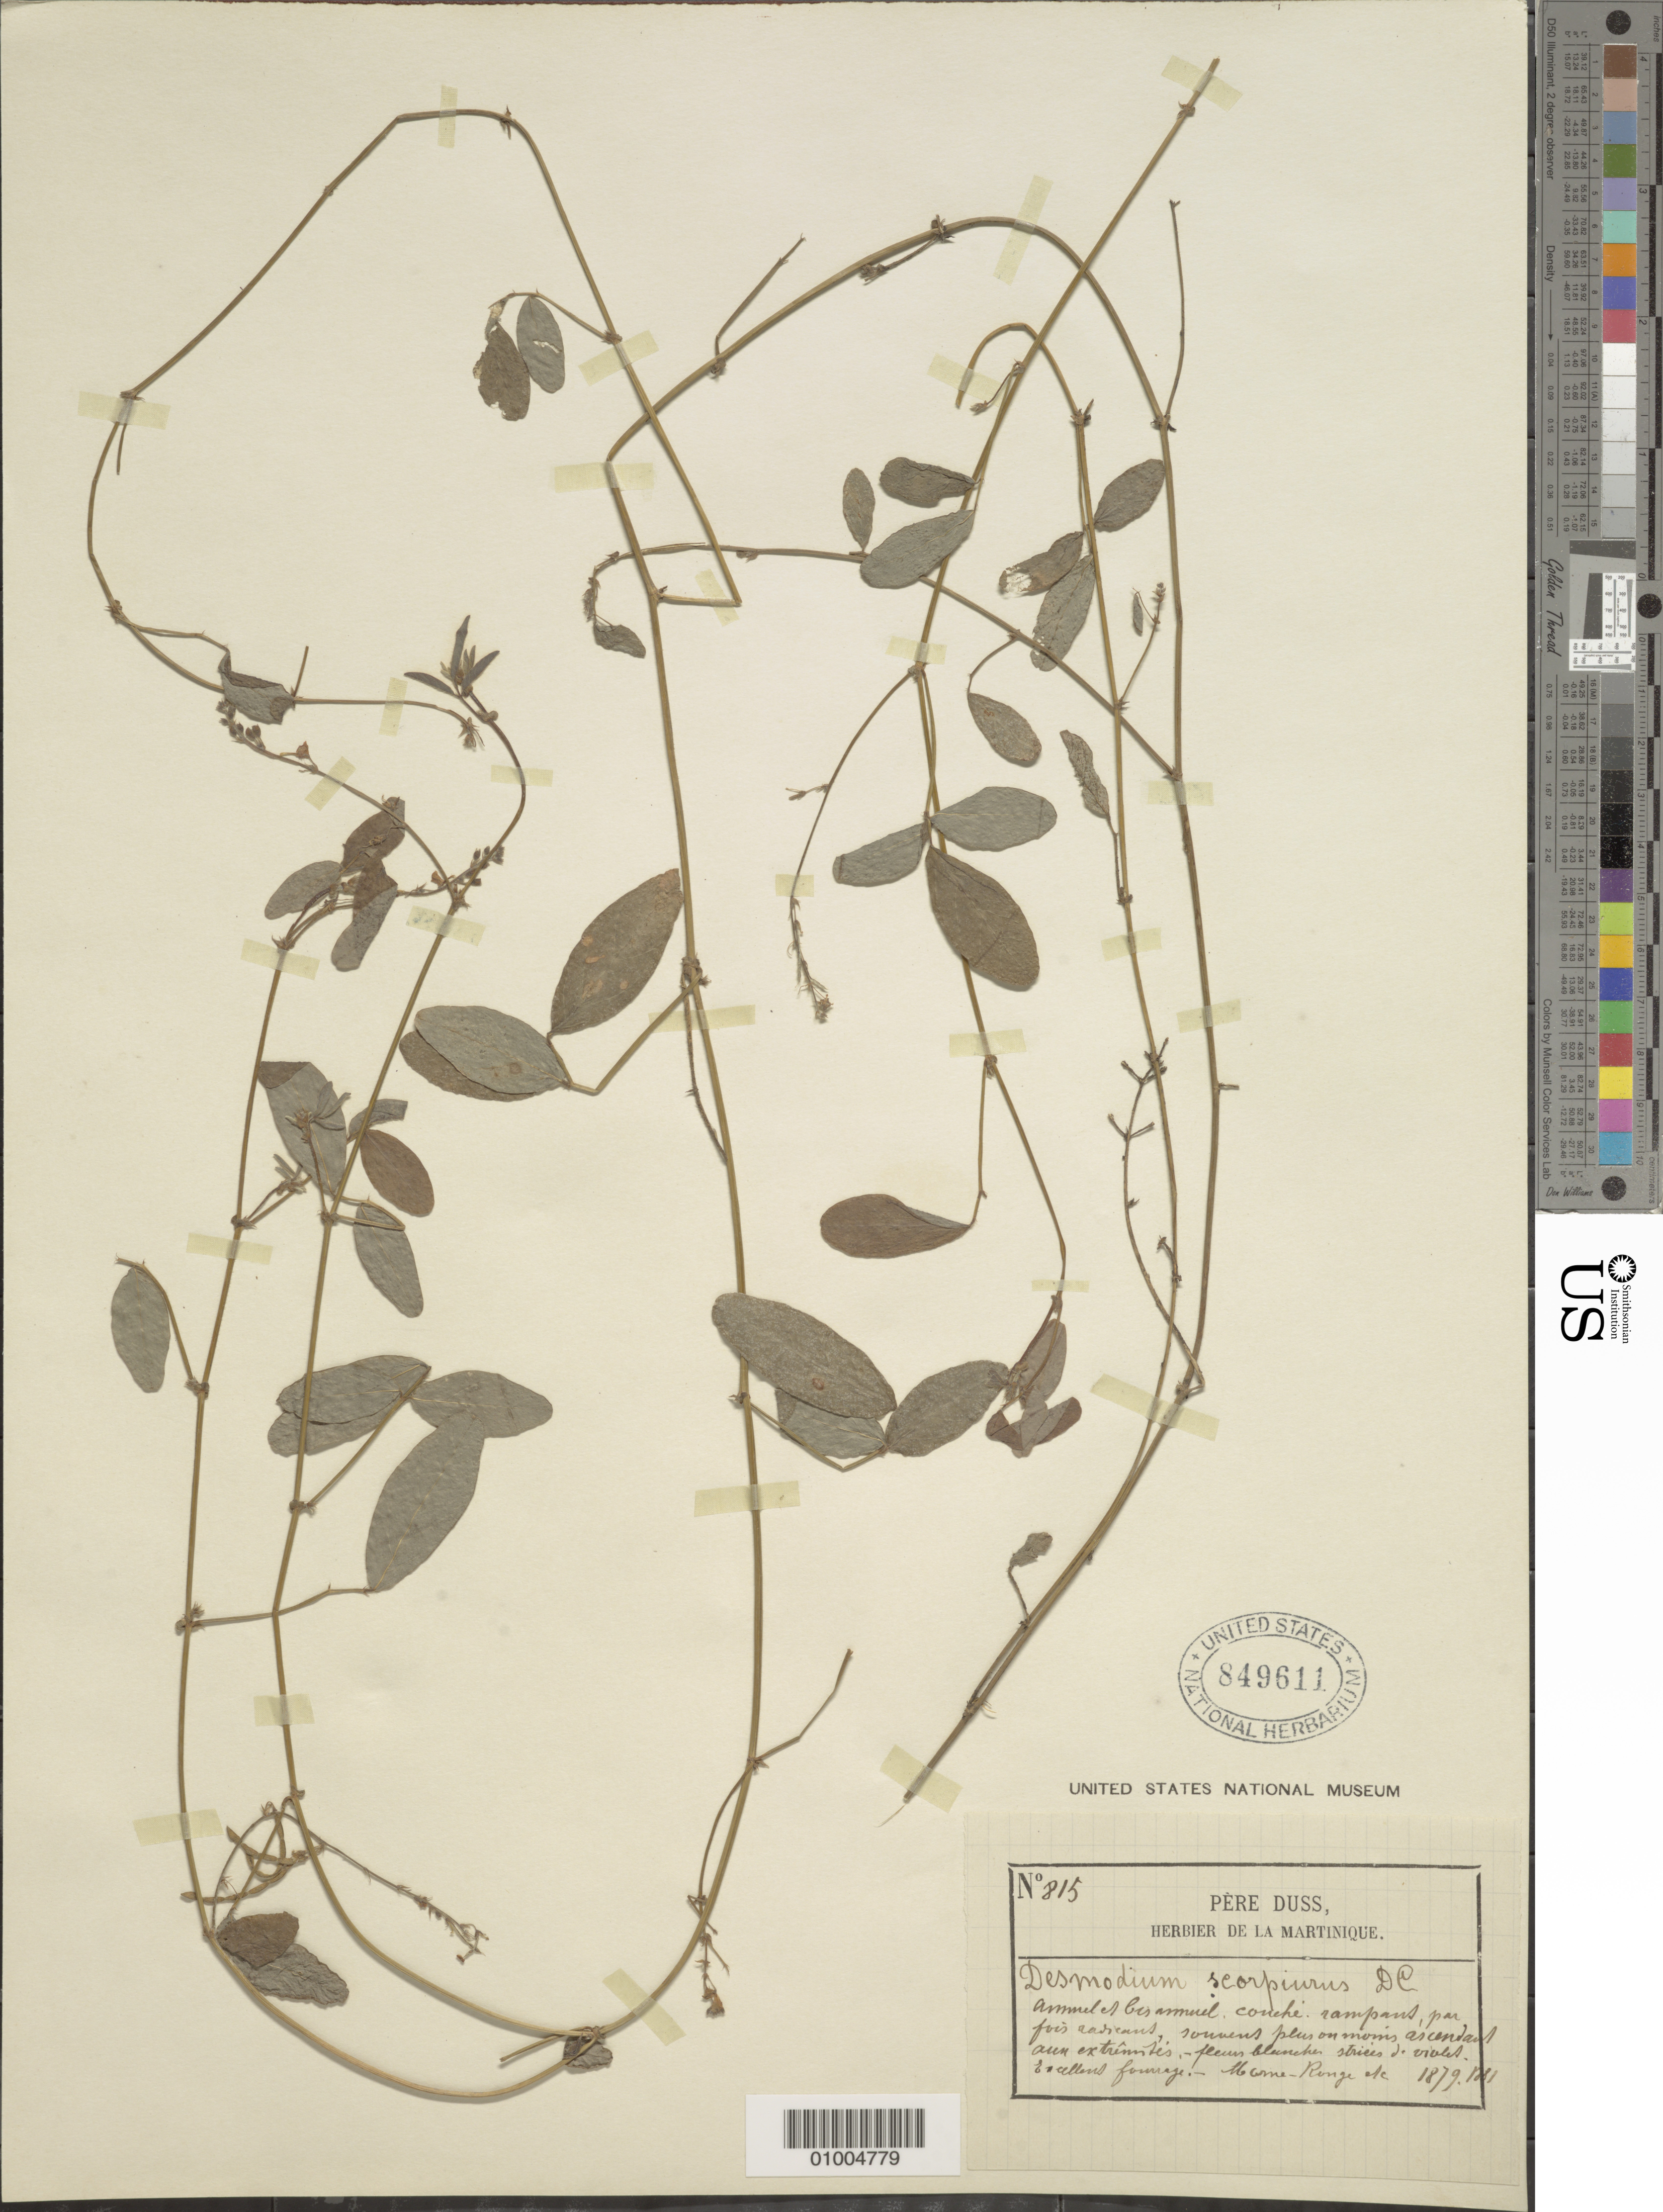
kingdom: Plantae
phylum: Tracheophyta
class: Magnoliopsida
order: Fabales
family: Fabaceae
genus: Desmodium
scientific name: Desmodium scorpiurus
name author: (Sw.) Desv. ex DC.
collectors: Père Duss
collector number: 815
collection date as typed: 1879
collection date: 1879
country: Martinique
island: Martinique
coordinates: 0 N, 0 E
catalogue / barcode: US 849611